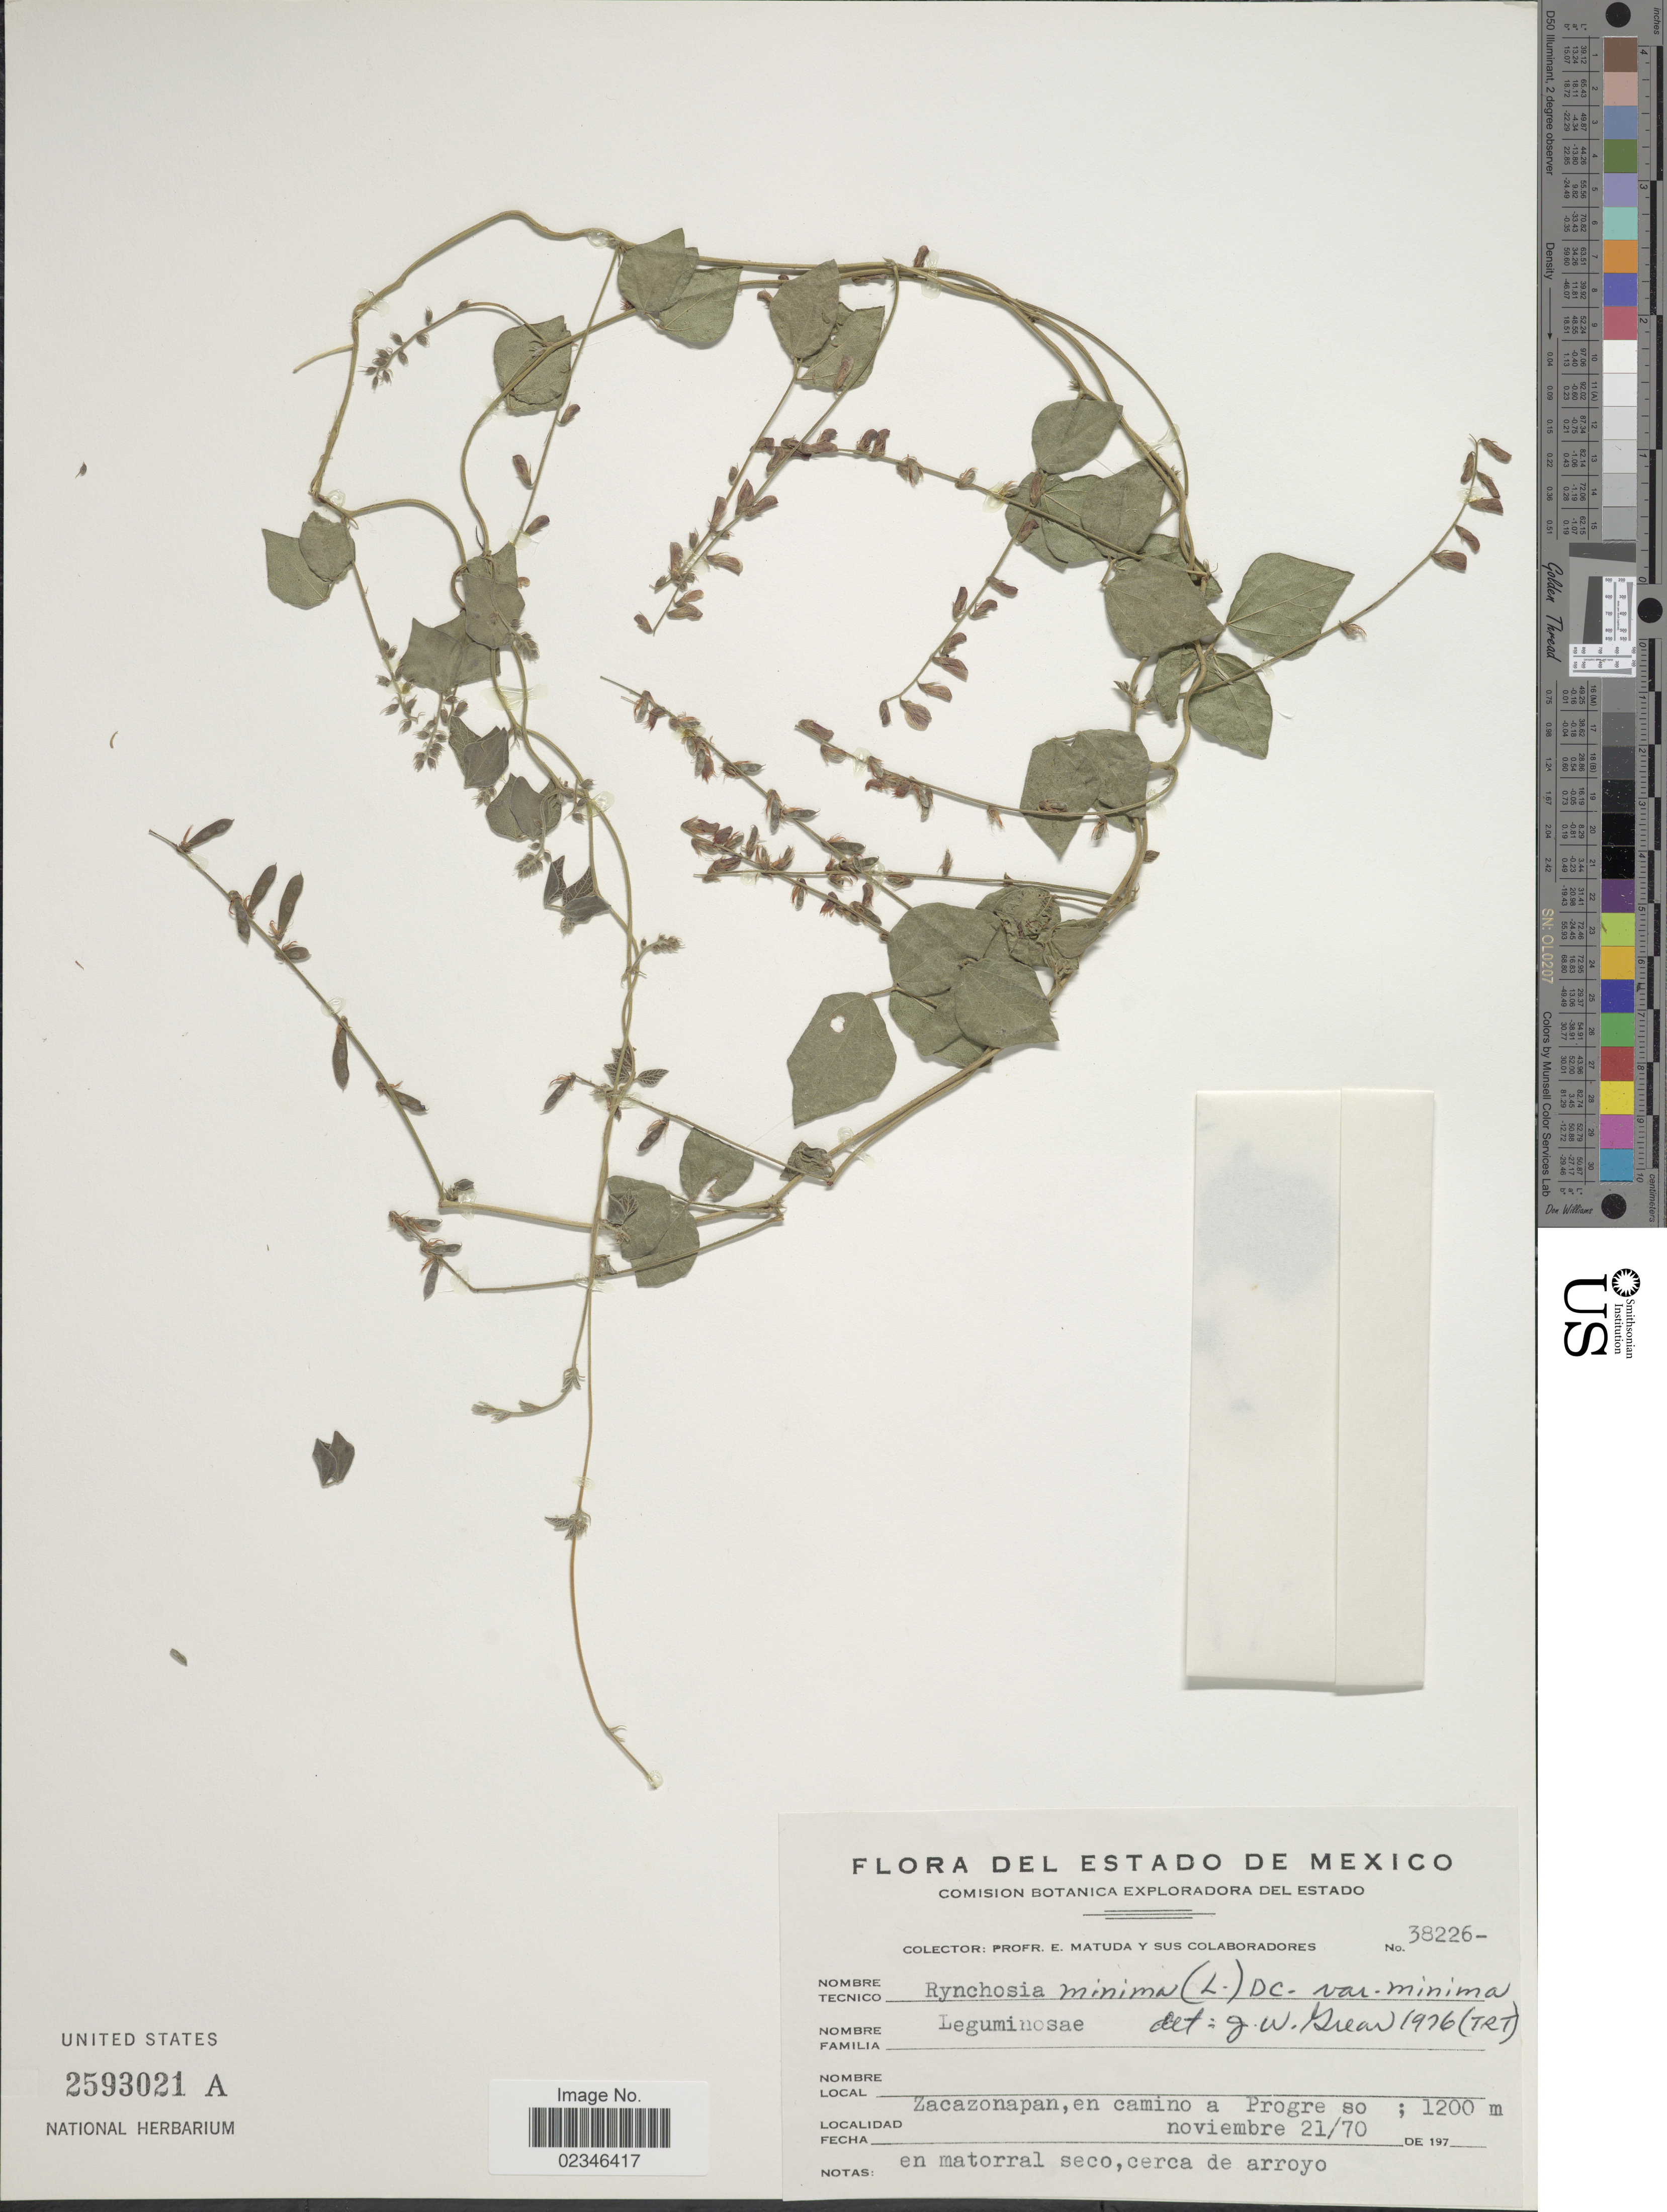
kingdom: Plantae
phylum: Tracheophyta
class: Magnoliopsida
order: Fabales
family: Fabaceae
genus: Rhynchosia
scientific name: Rhynchosia minima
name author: (L.) DC.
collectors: E. Matuda & et al.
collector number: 38226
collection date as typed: Transcribed d/m/y: 21/11/70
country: Mexico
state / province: México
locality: Estado de Mexico. Zacazonapan, en camino a Progreso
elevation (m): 1200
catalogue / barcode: US 2593021A